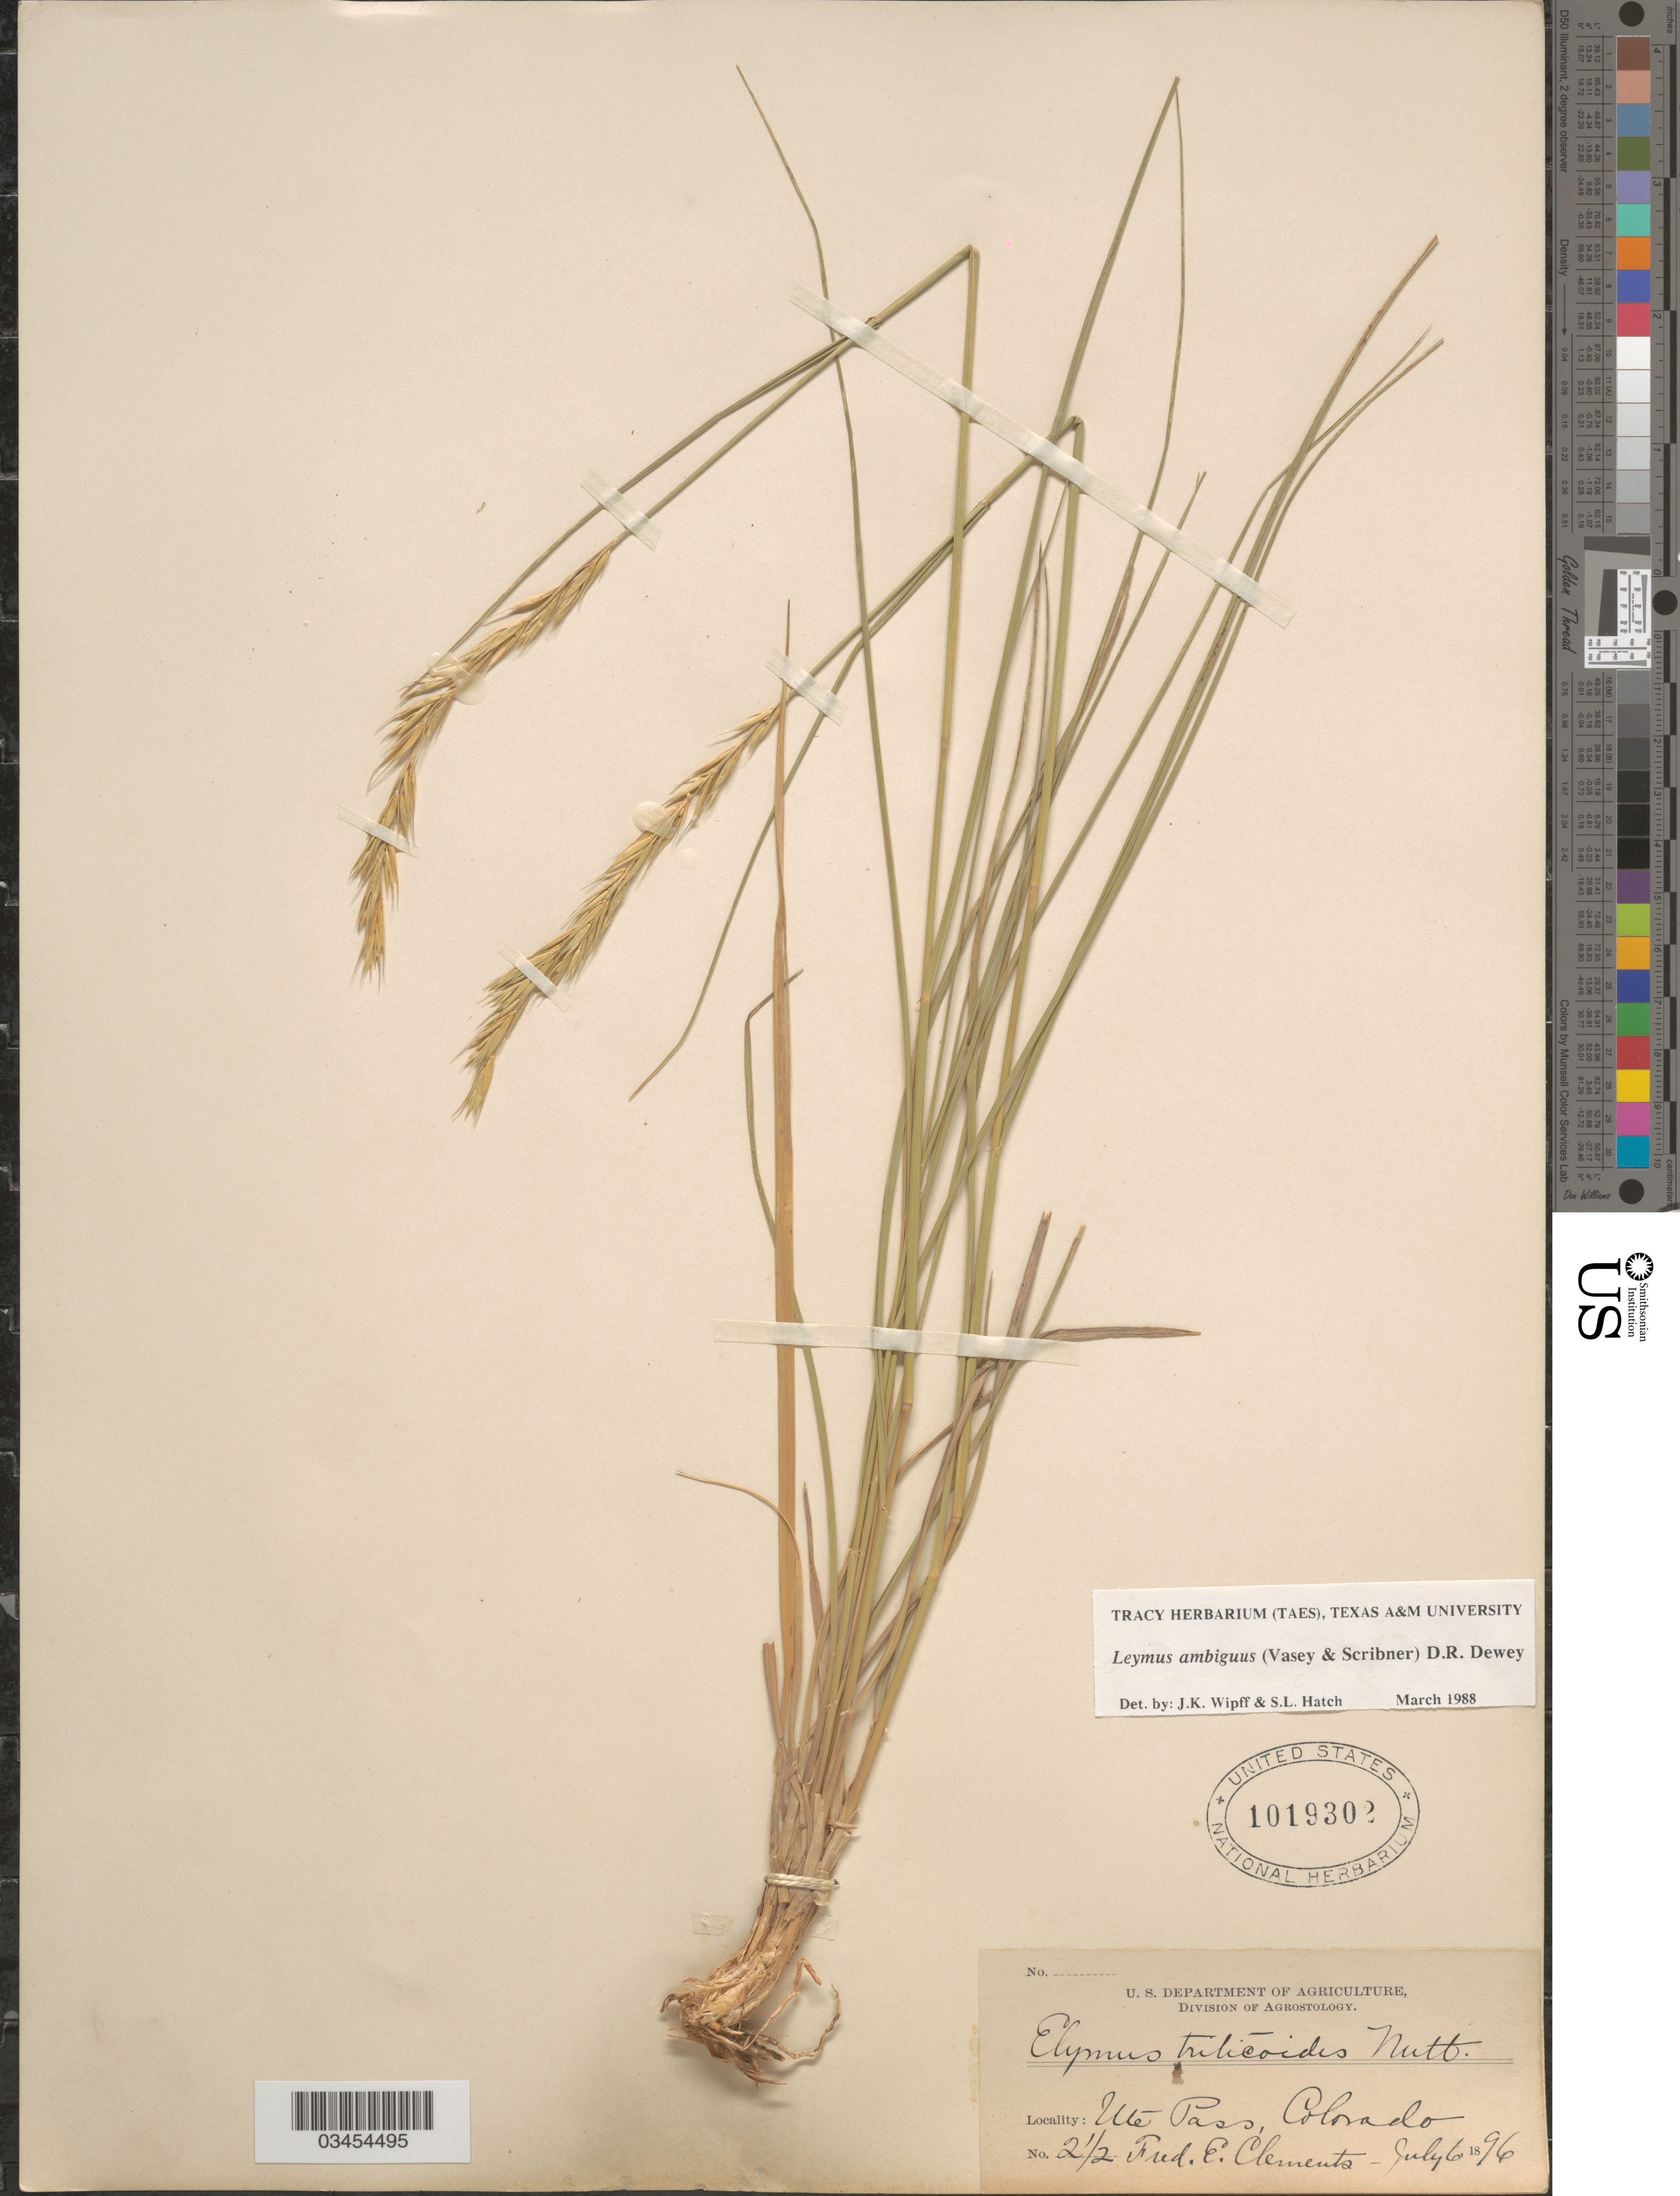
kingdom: Plantae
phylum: Tracheophyta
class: Liliopsida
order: Poales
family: Poaceae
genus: Leymus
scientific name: Leymus ambiguus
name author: (Vasey & Scribn.) Dewey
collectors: F. E. Clements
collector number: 2½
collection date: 1896-07-06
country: United States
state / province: Colorado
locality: Ute Pass.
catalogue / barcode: US 1019302